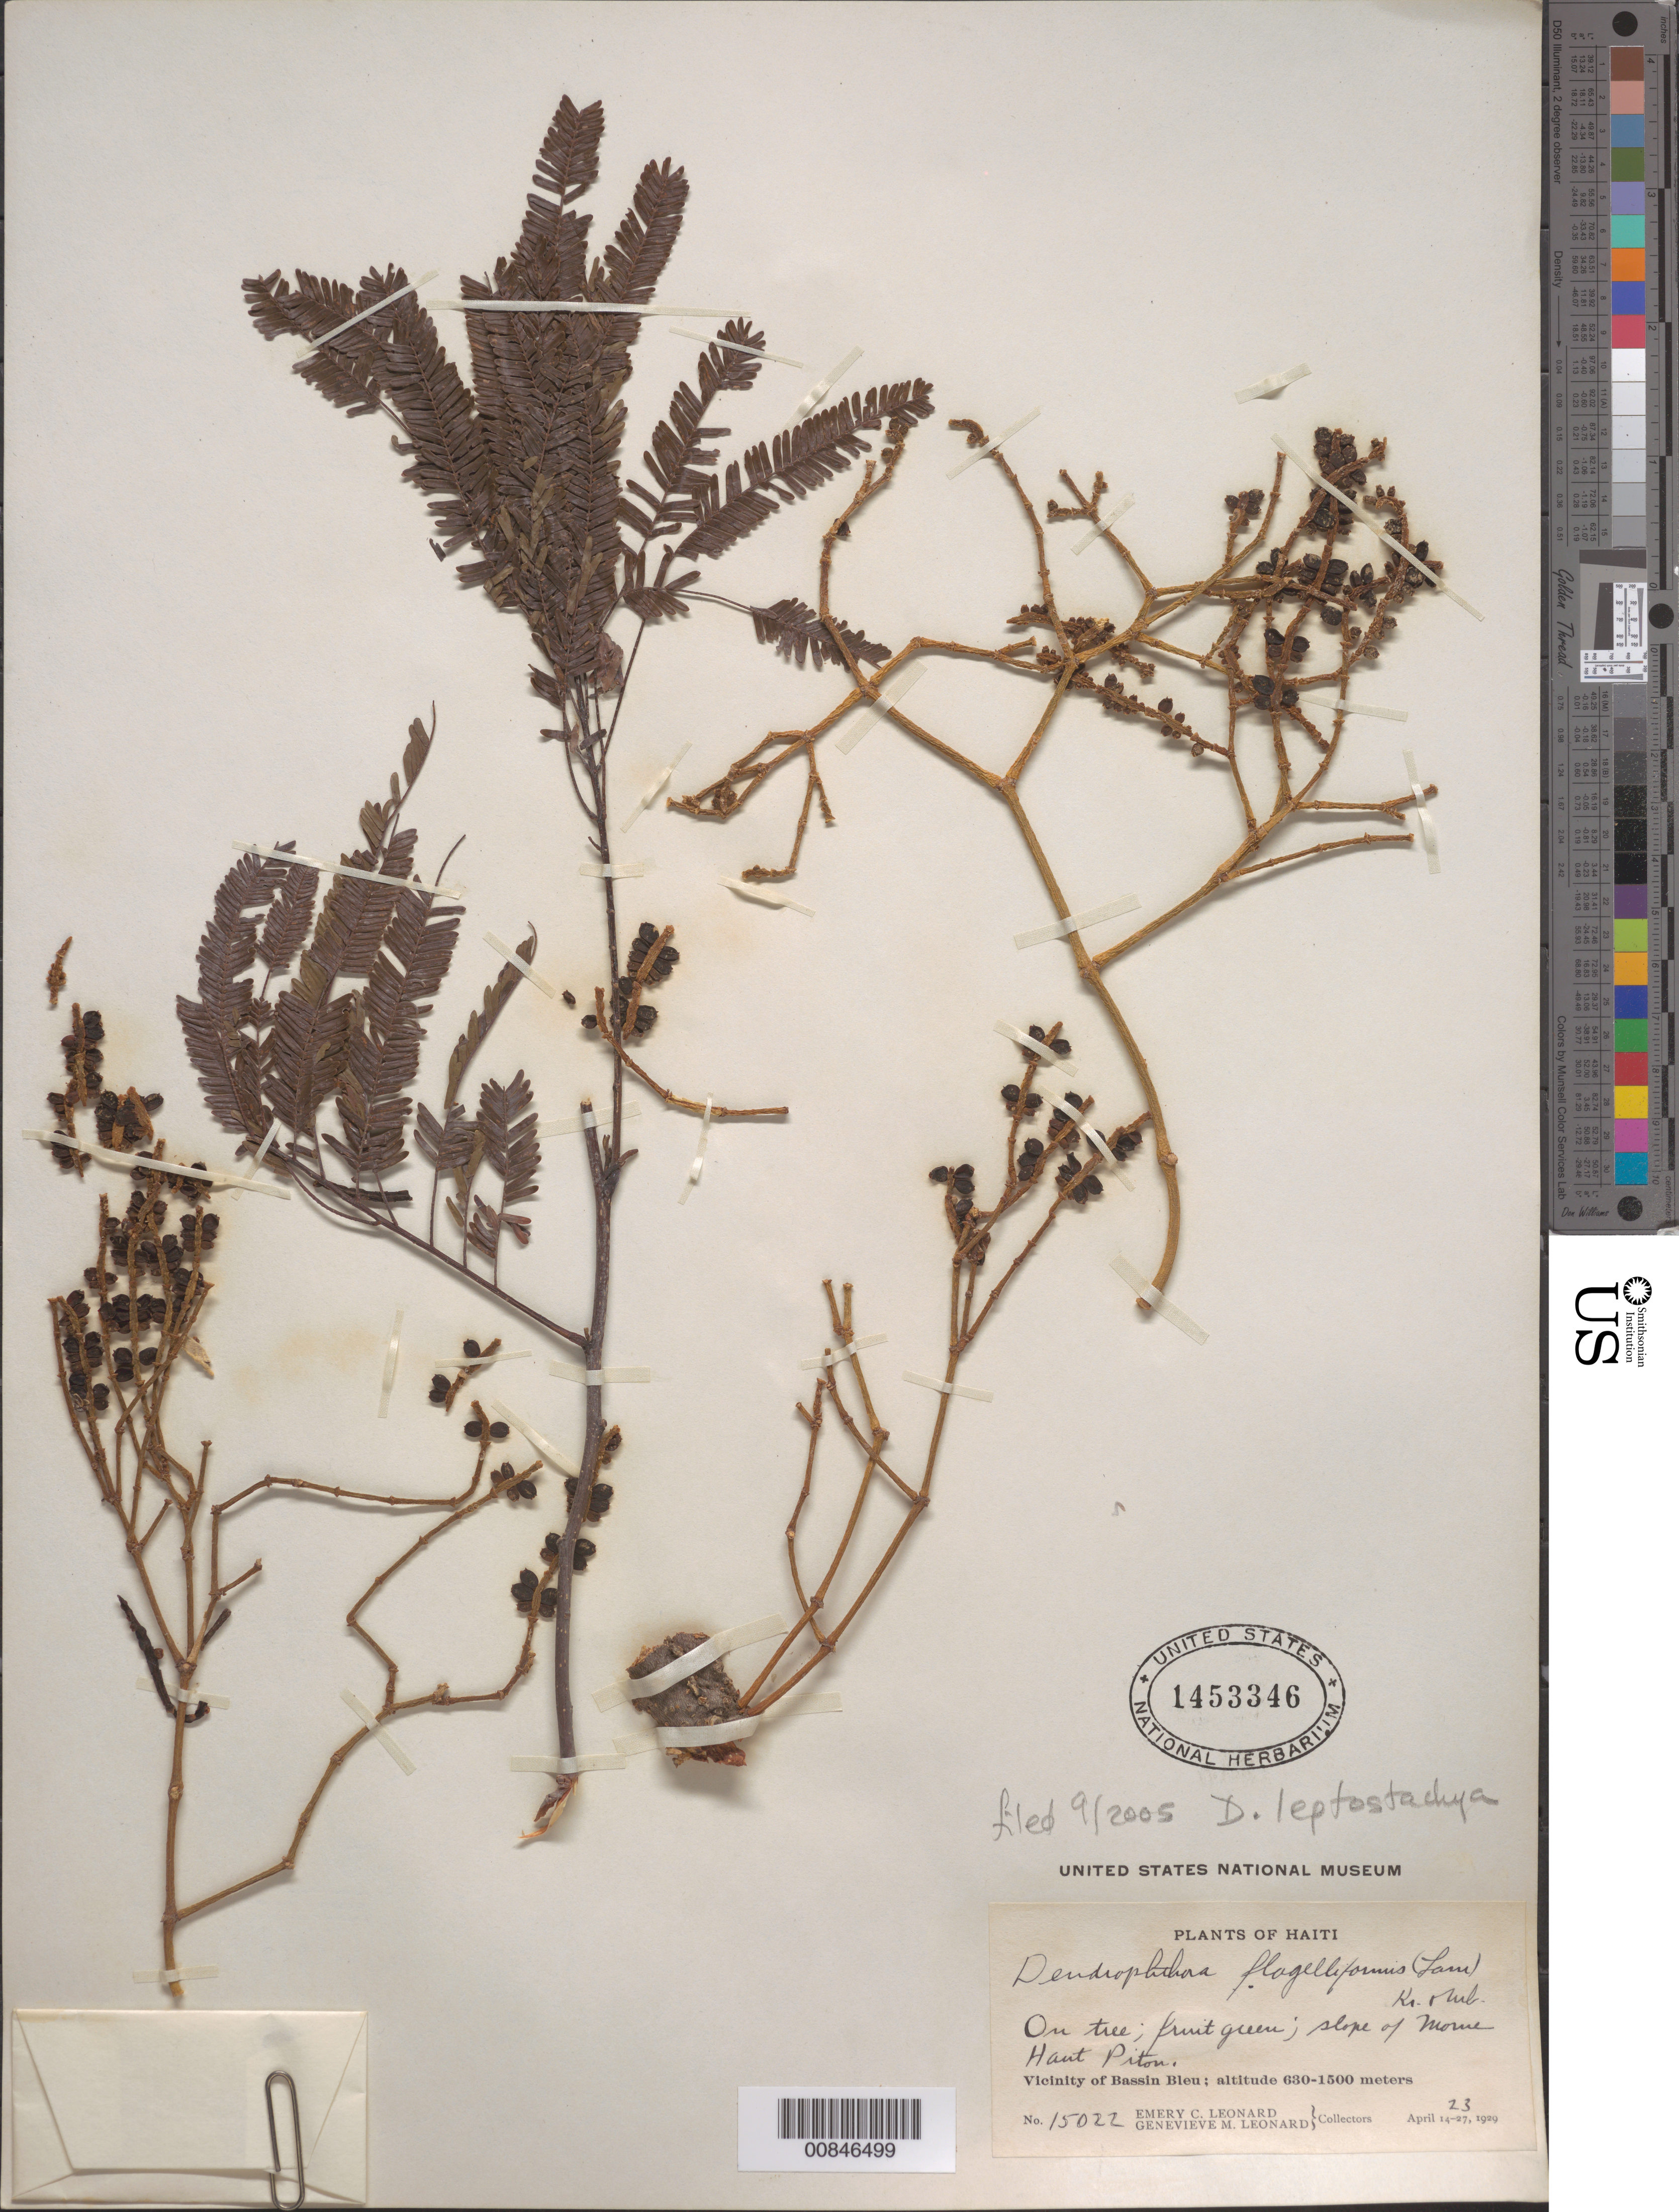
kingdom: Plantae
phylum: Tracheophyta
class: Magnoliopsida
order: Santalales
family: Viscaceae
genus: Dendrophthora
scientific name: Dendrophthora flagelliformis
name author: (Lam.) Krug & Urb.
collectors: E. C. Leonard & G. M. Leonard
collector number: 15022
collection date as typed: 23 Apr 1929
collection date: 1929-04-23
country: Haiti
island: Hispaniola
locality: Vicinity of Bassin Bleu; slope of Morne Haut Piton.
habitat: On tree.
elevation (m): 630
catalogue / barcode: US 1453346